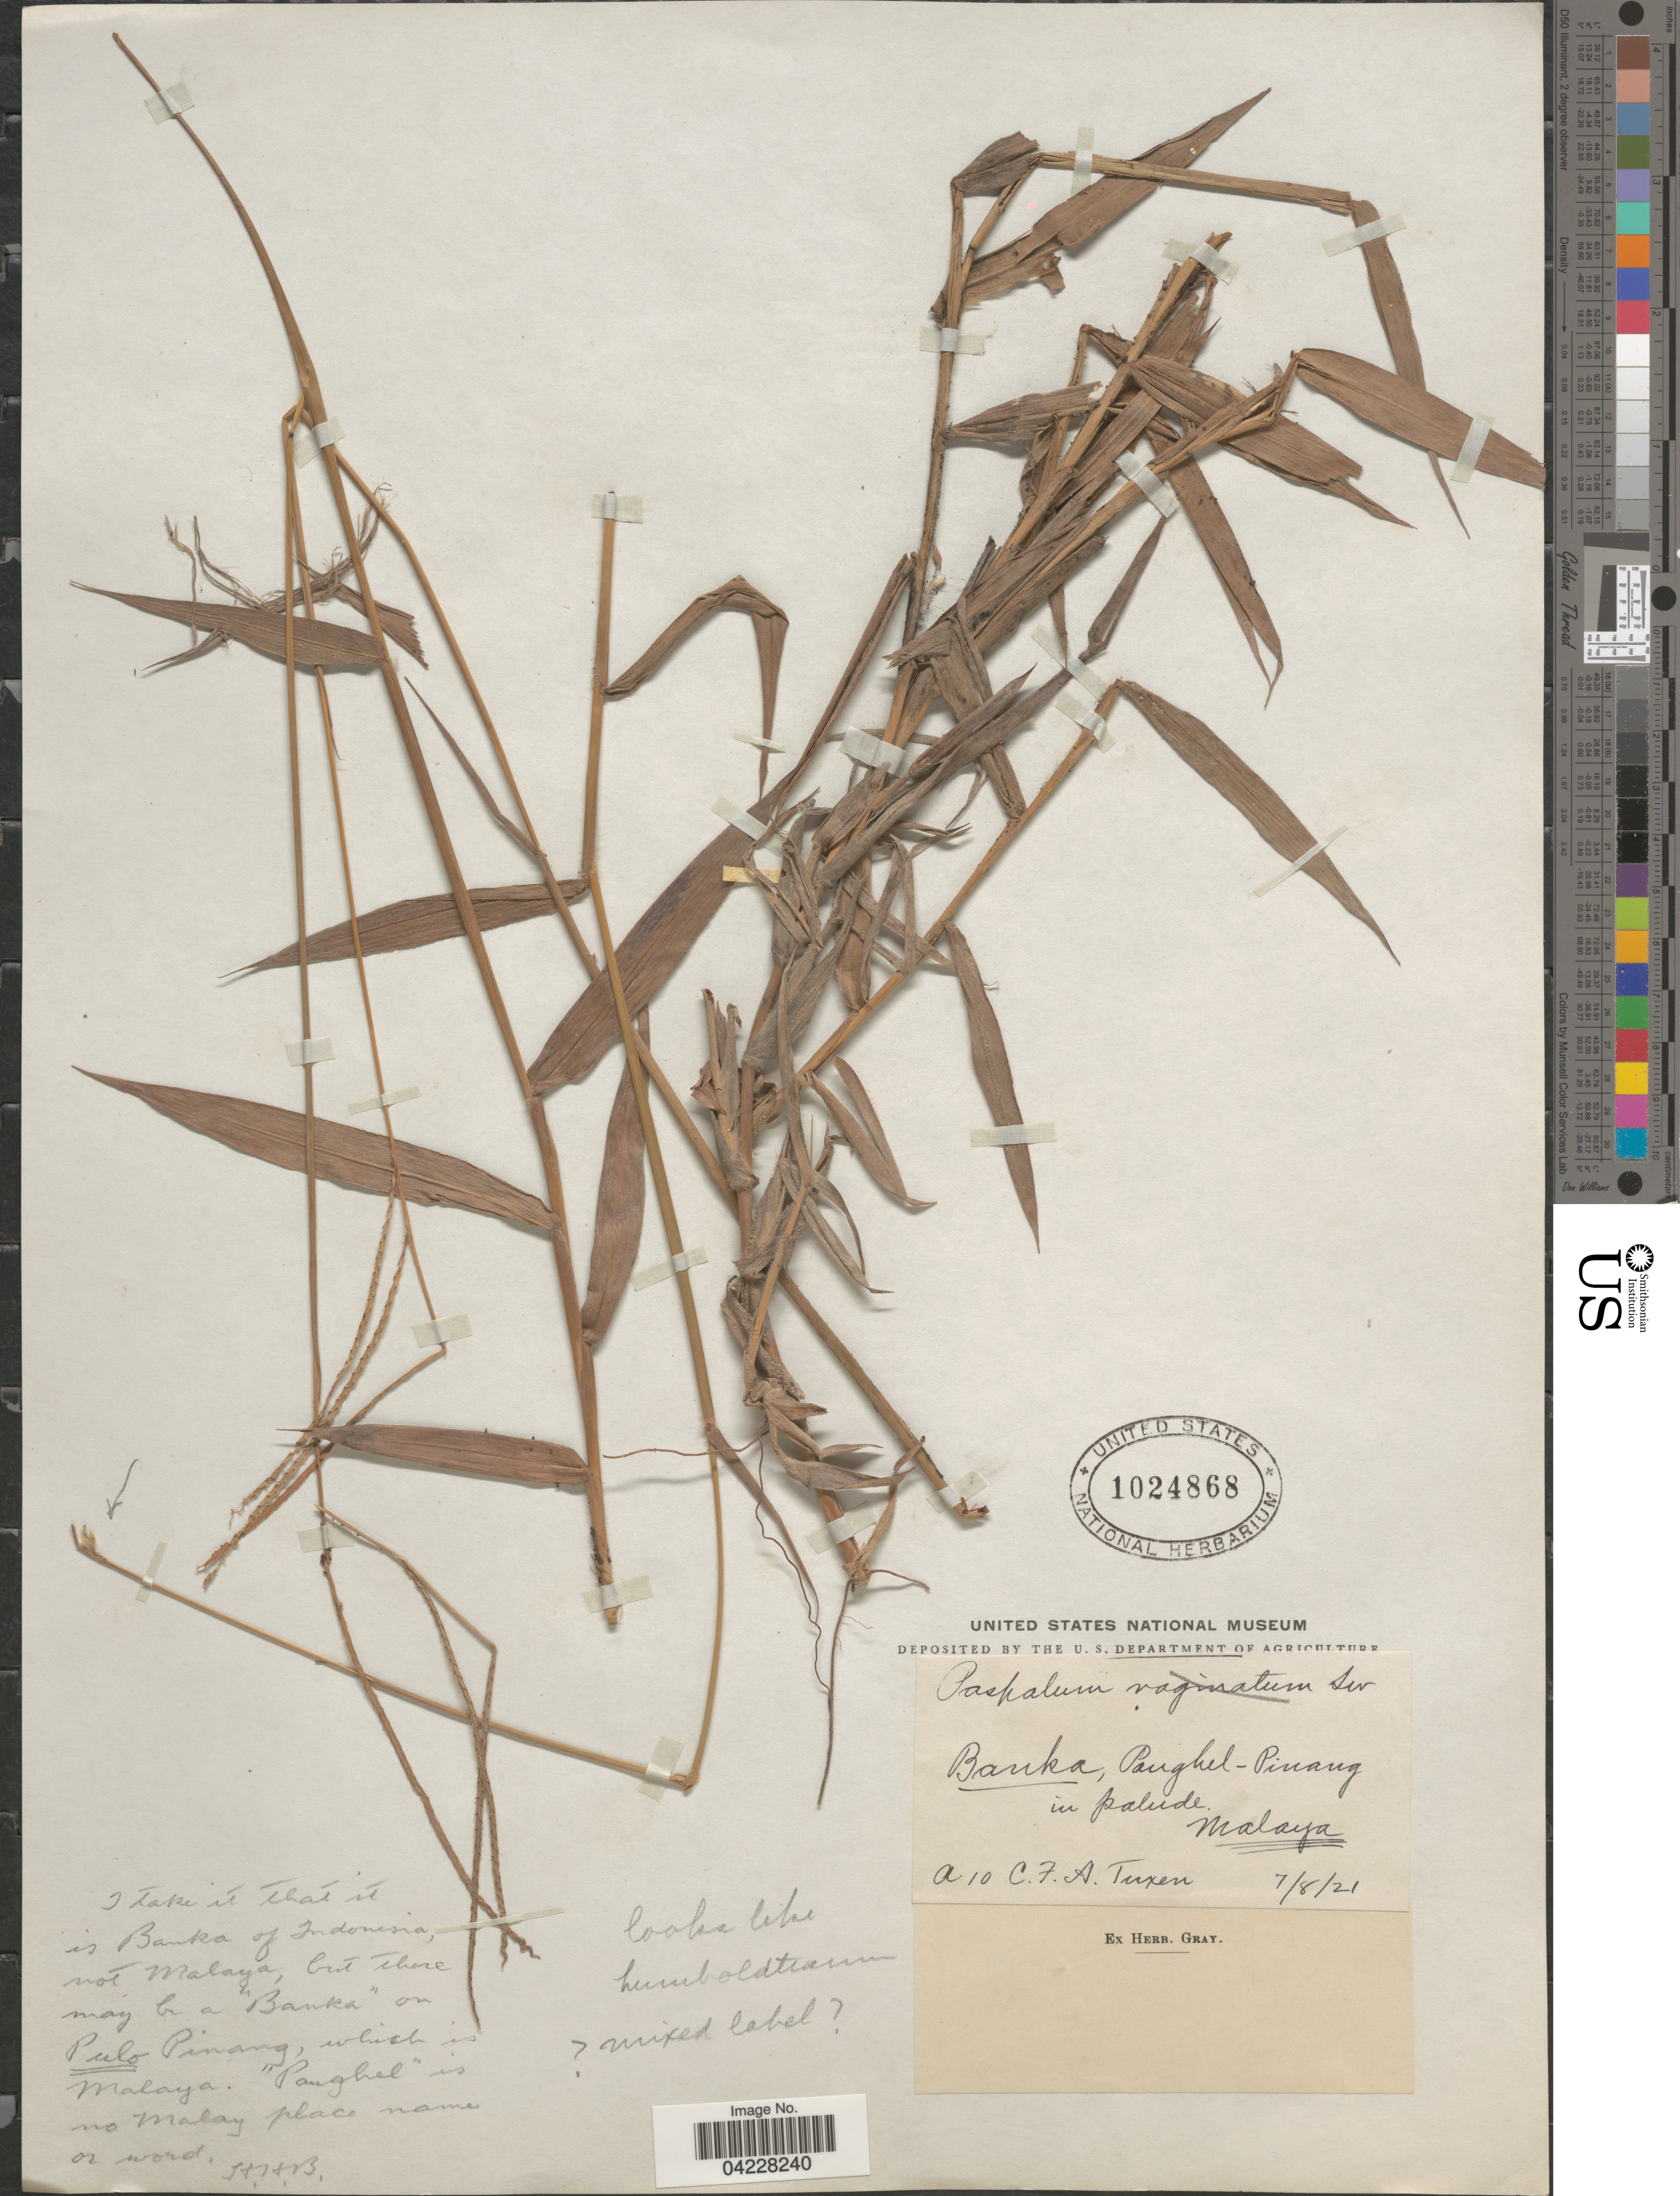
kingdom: Plantae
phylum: Tracheophyta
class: Liliopsida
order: Poales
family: Poaceae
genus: Paspalum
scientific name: Paspalum scrobiculatum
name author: L.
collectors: C. Tuxen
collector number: A10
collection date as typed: Transcribed d/m/y: 7/8/21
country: Malaysia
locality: Banka, Paughel-Pinang in palude. Malaya.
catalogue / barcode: US 1024868